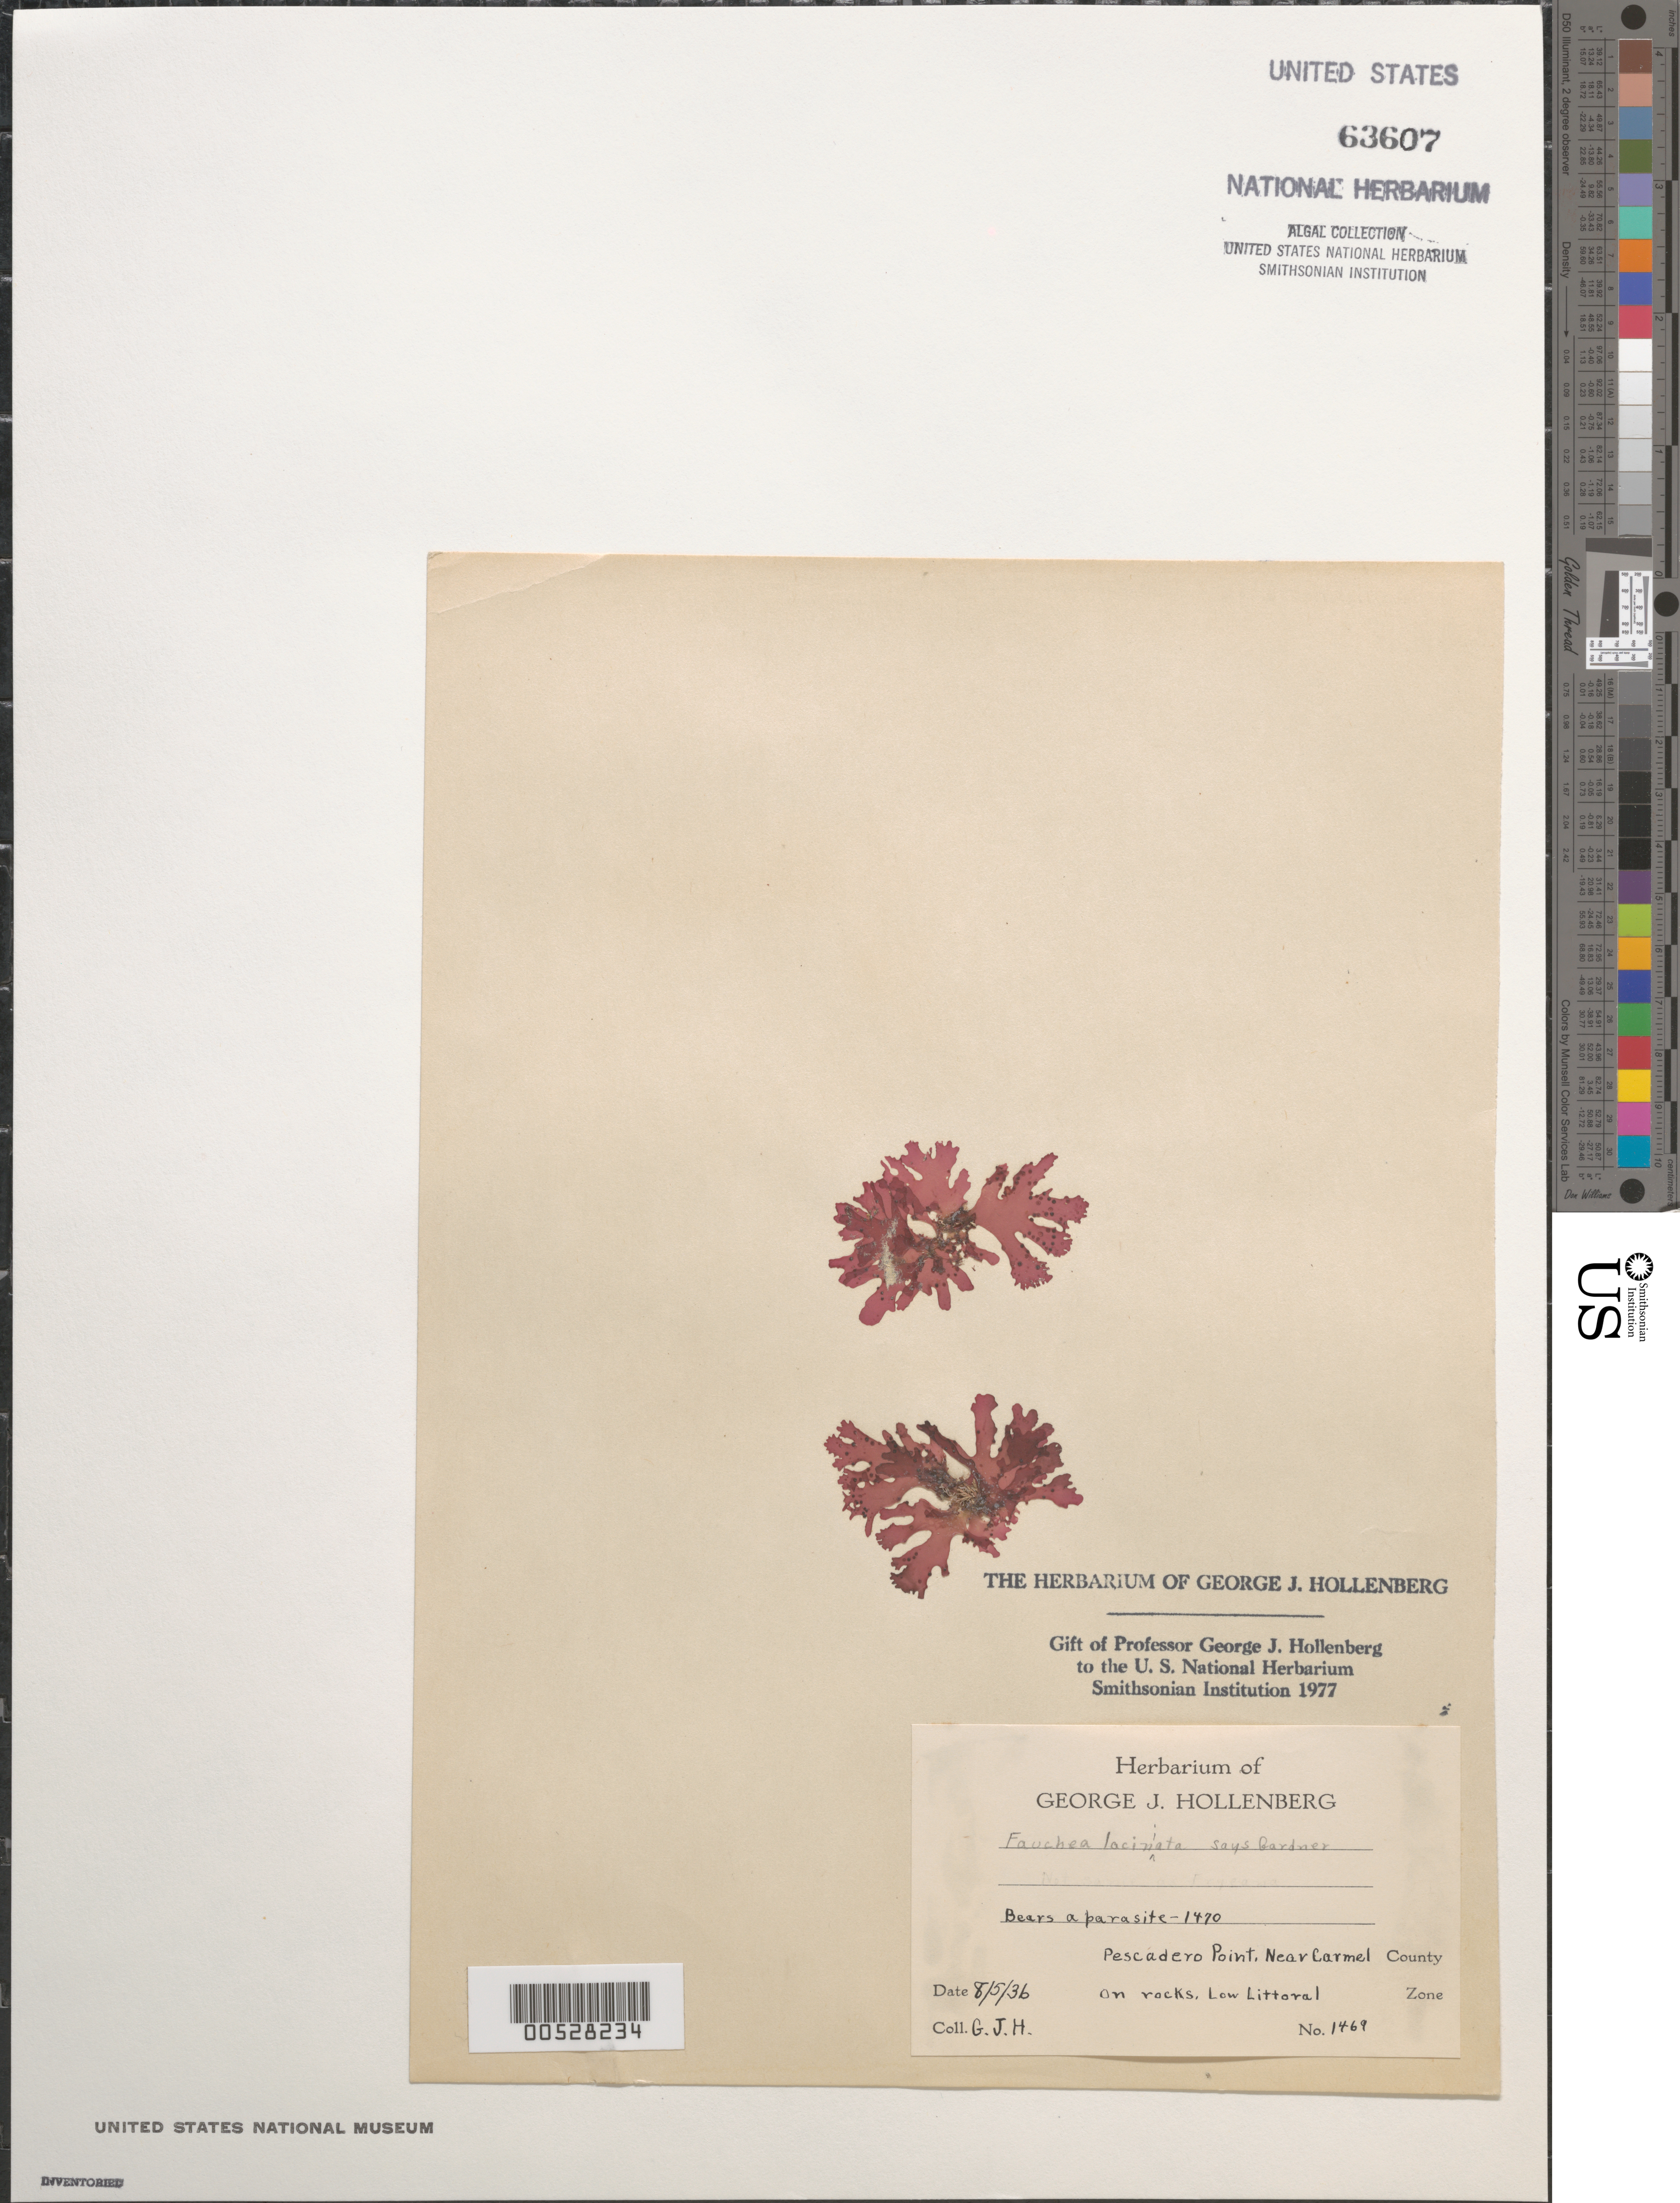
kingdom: Plantae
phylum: Rhodophyta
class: Florideophyceae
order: Rhodymeniales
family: Faucheaceae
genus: Gloiocladia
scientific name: Gloiocladia laciniata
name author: (J. Agardh) Rodríguez-Prieto & N. Sánchez in Rodríguez-Prieto et al.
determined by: Algae name updating Project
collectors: G. Hollenberg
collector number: GJH 1469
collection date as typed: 05 Aug 1936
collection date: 1936-08-05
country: United States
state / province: California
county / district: Monterey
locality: Pescadero Point, near Carmel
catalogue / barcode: US 63607